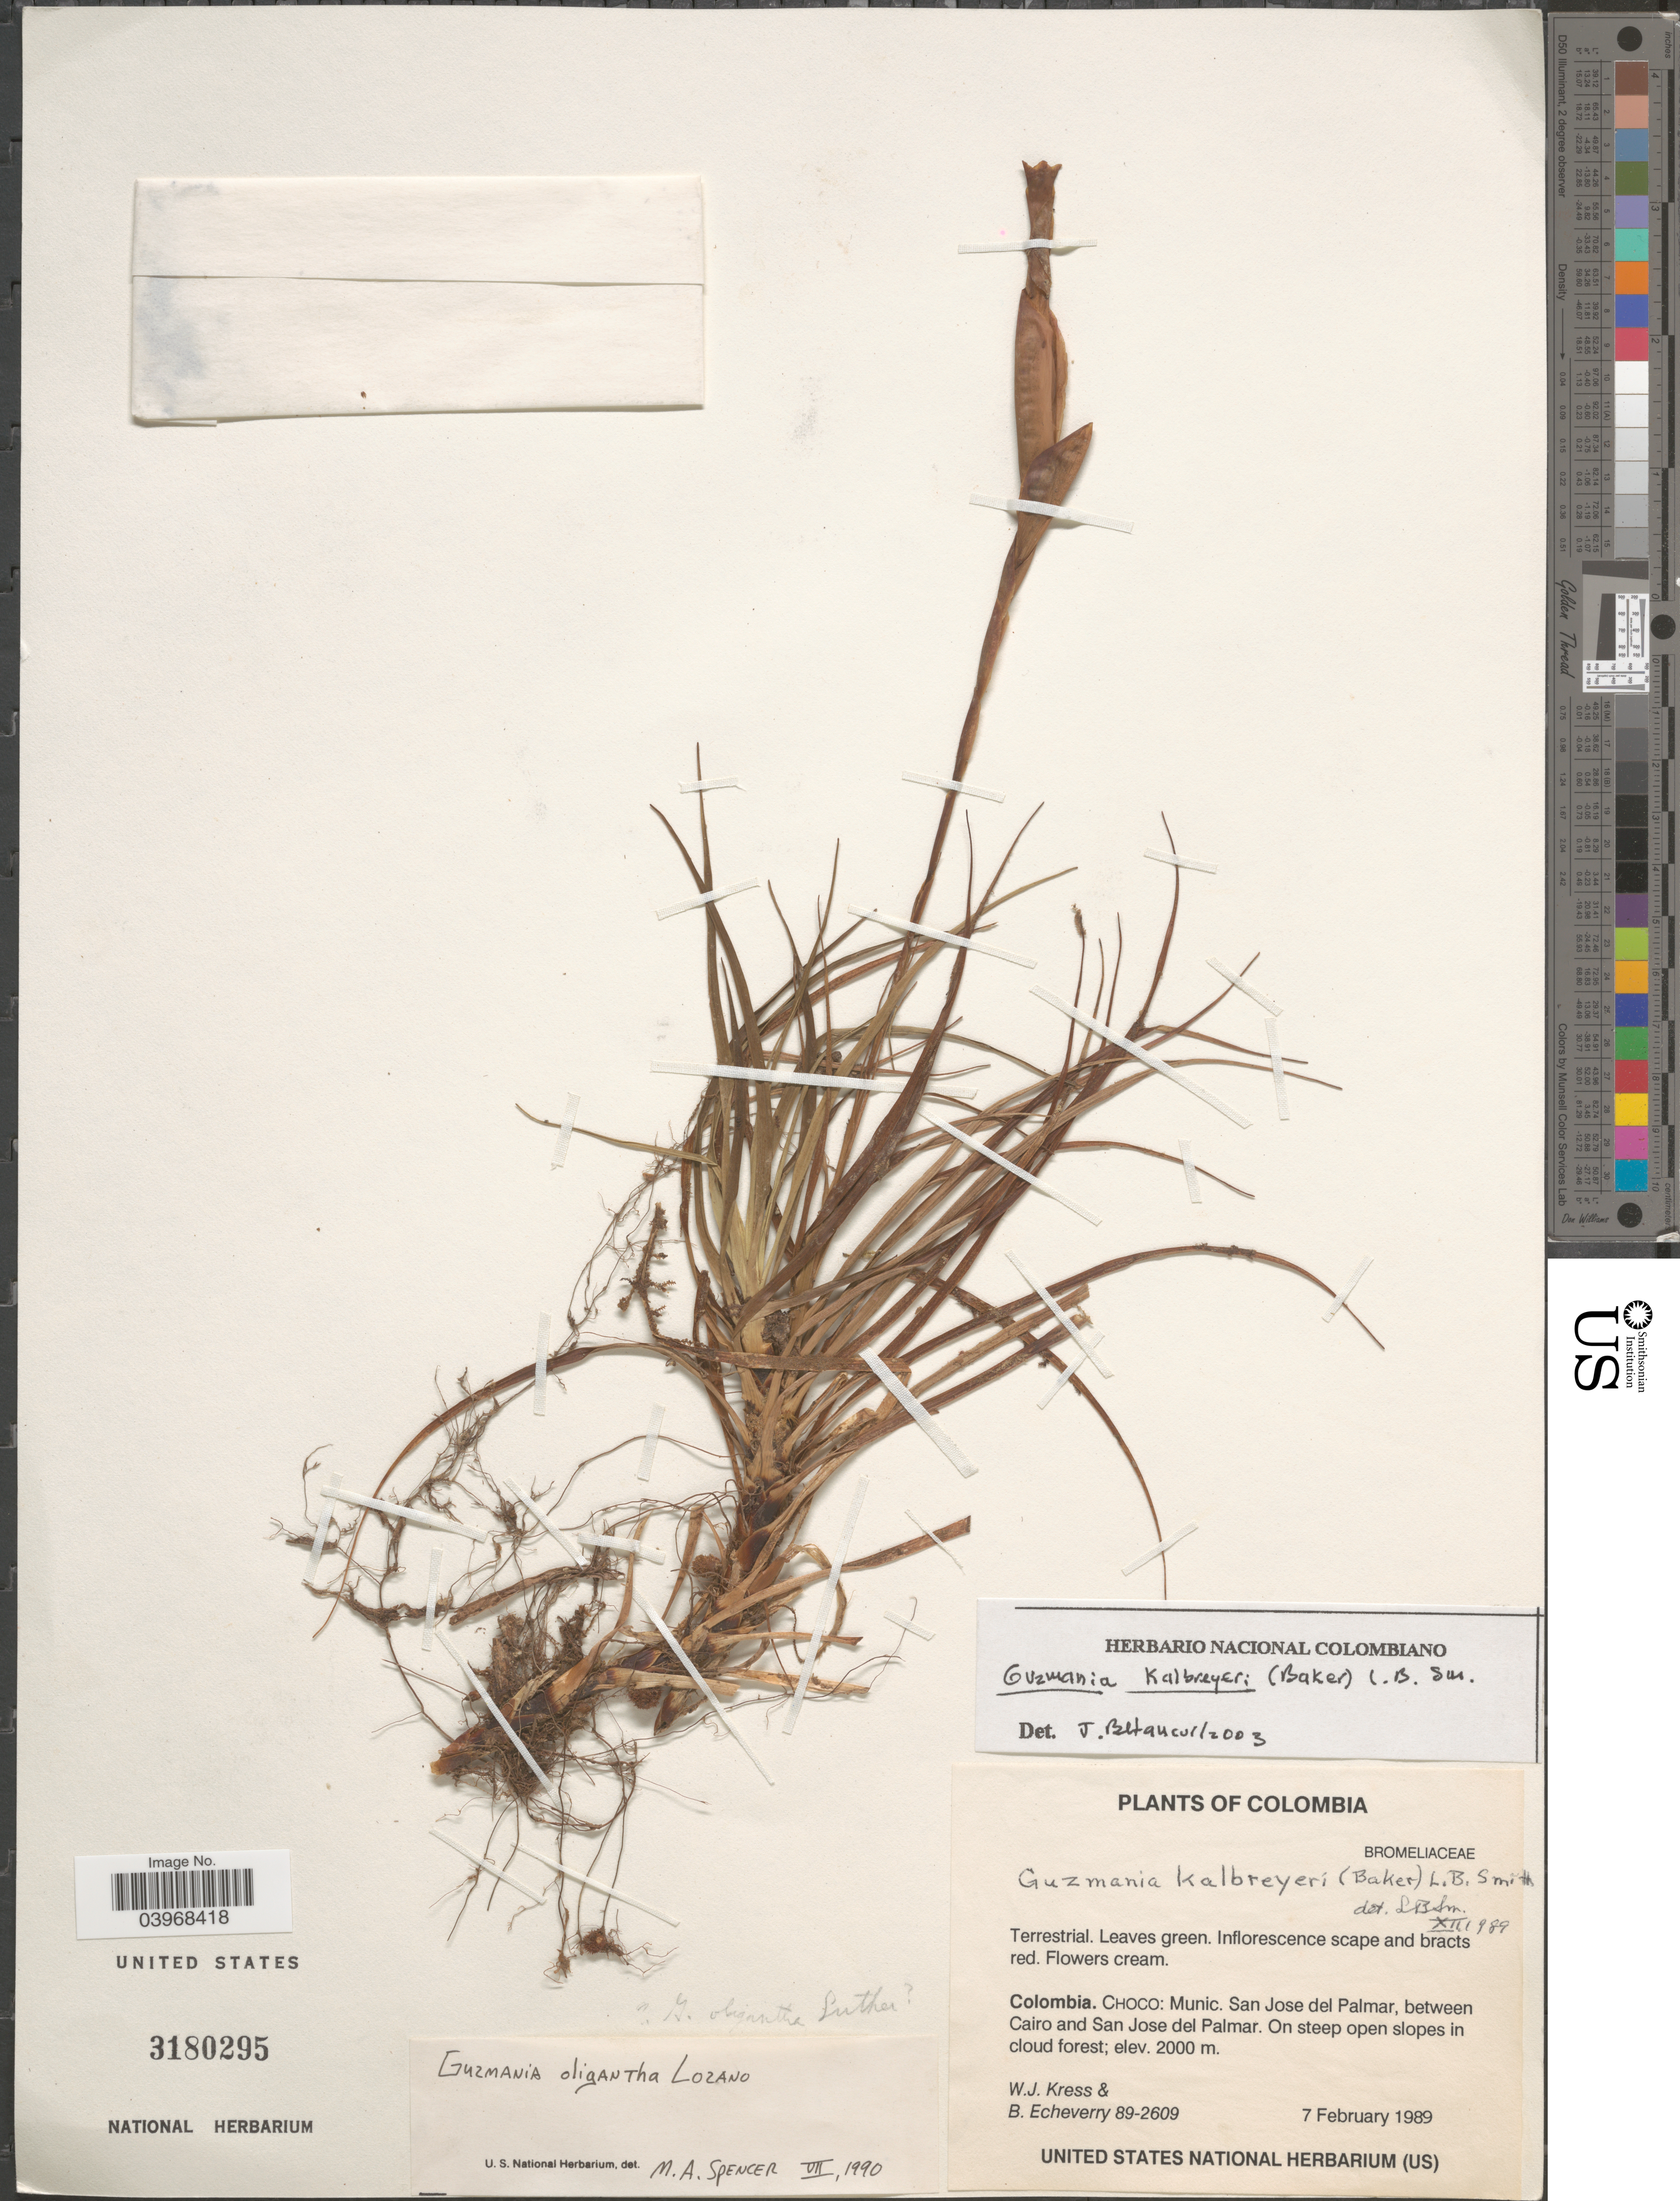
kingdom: Plantae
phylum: Tracheophyta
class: Liliopsida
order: Poales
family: Bromeliaceae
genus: Guzmania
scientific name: Guzmania kalbreyeri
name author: (Baker) L.B. Sm.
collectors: W. J. Kress & B. Echeverry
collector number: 89-2609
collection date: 1989-05-07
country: Colombia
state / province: Chocó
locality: Munic. San Jose del Palmar, between Cairo and San Jose del Palmar.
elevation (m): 2000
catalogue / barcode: US 3180295